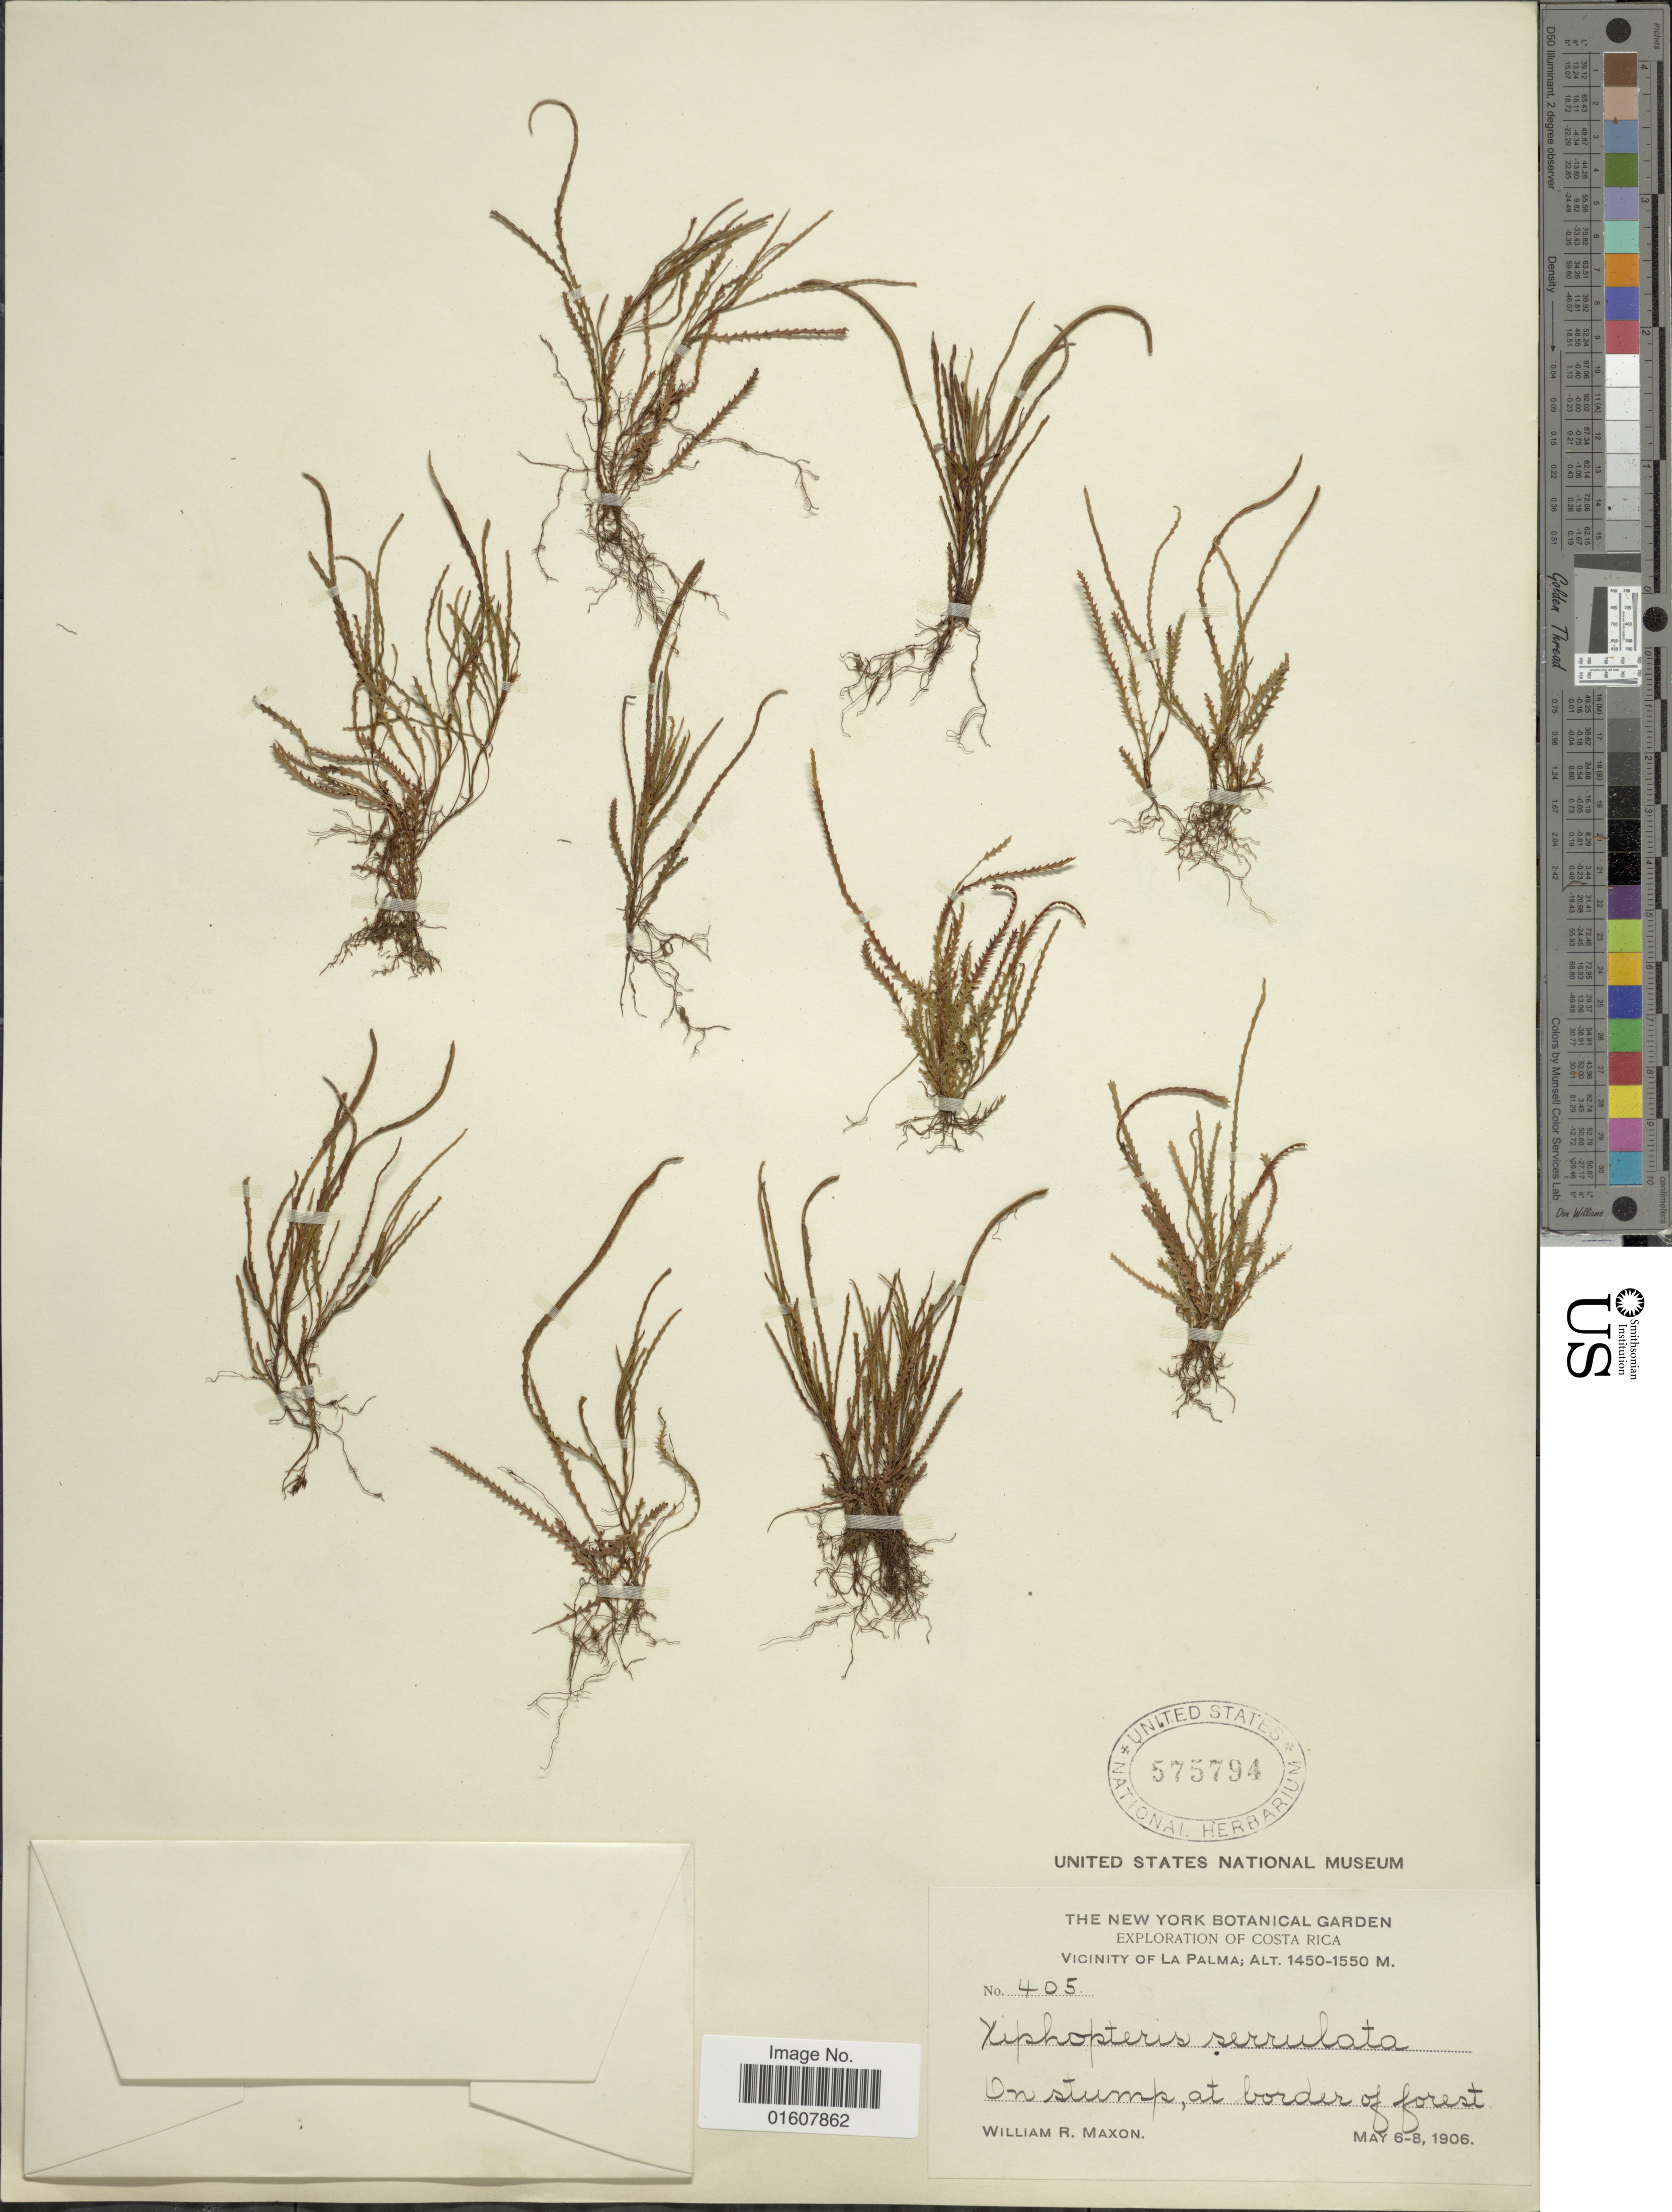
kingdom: Plantae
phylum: Tracheophyta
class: Polypodiopsida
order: Polypodiales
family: Polypodiaceae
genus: Cochlidium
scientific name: Cochlidium serrulatum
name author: (Sw.) L.E. Bishop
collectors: W. R. Maxon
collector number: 405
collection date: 1906-05-06/1906-05-08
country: Costa Rica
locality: Vicinity of La Palma, On stump, at border of forest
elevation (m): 1450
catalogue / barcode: US 575794